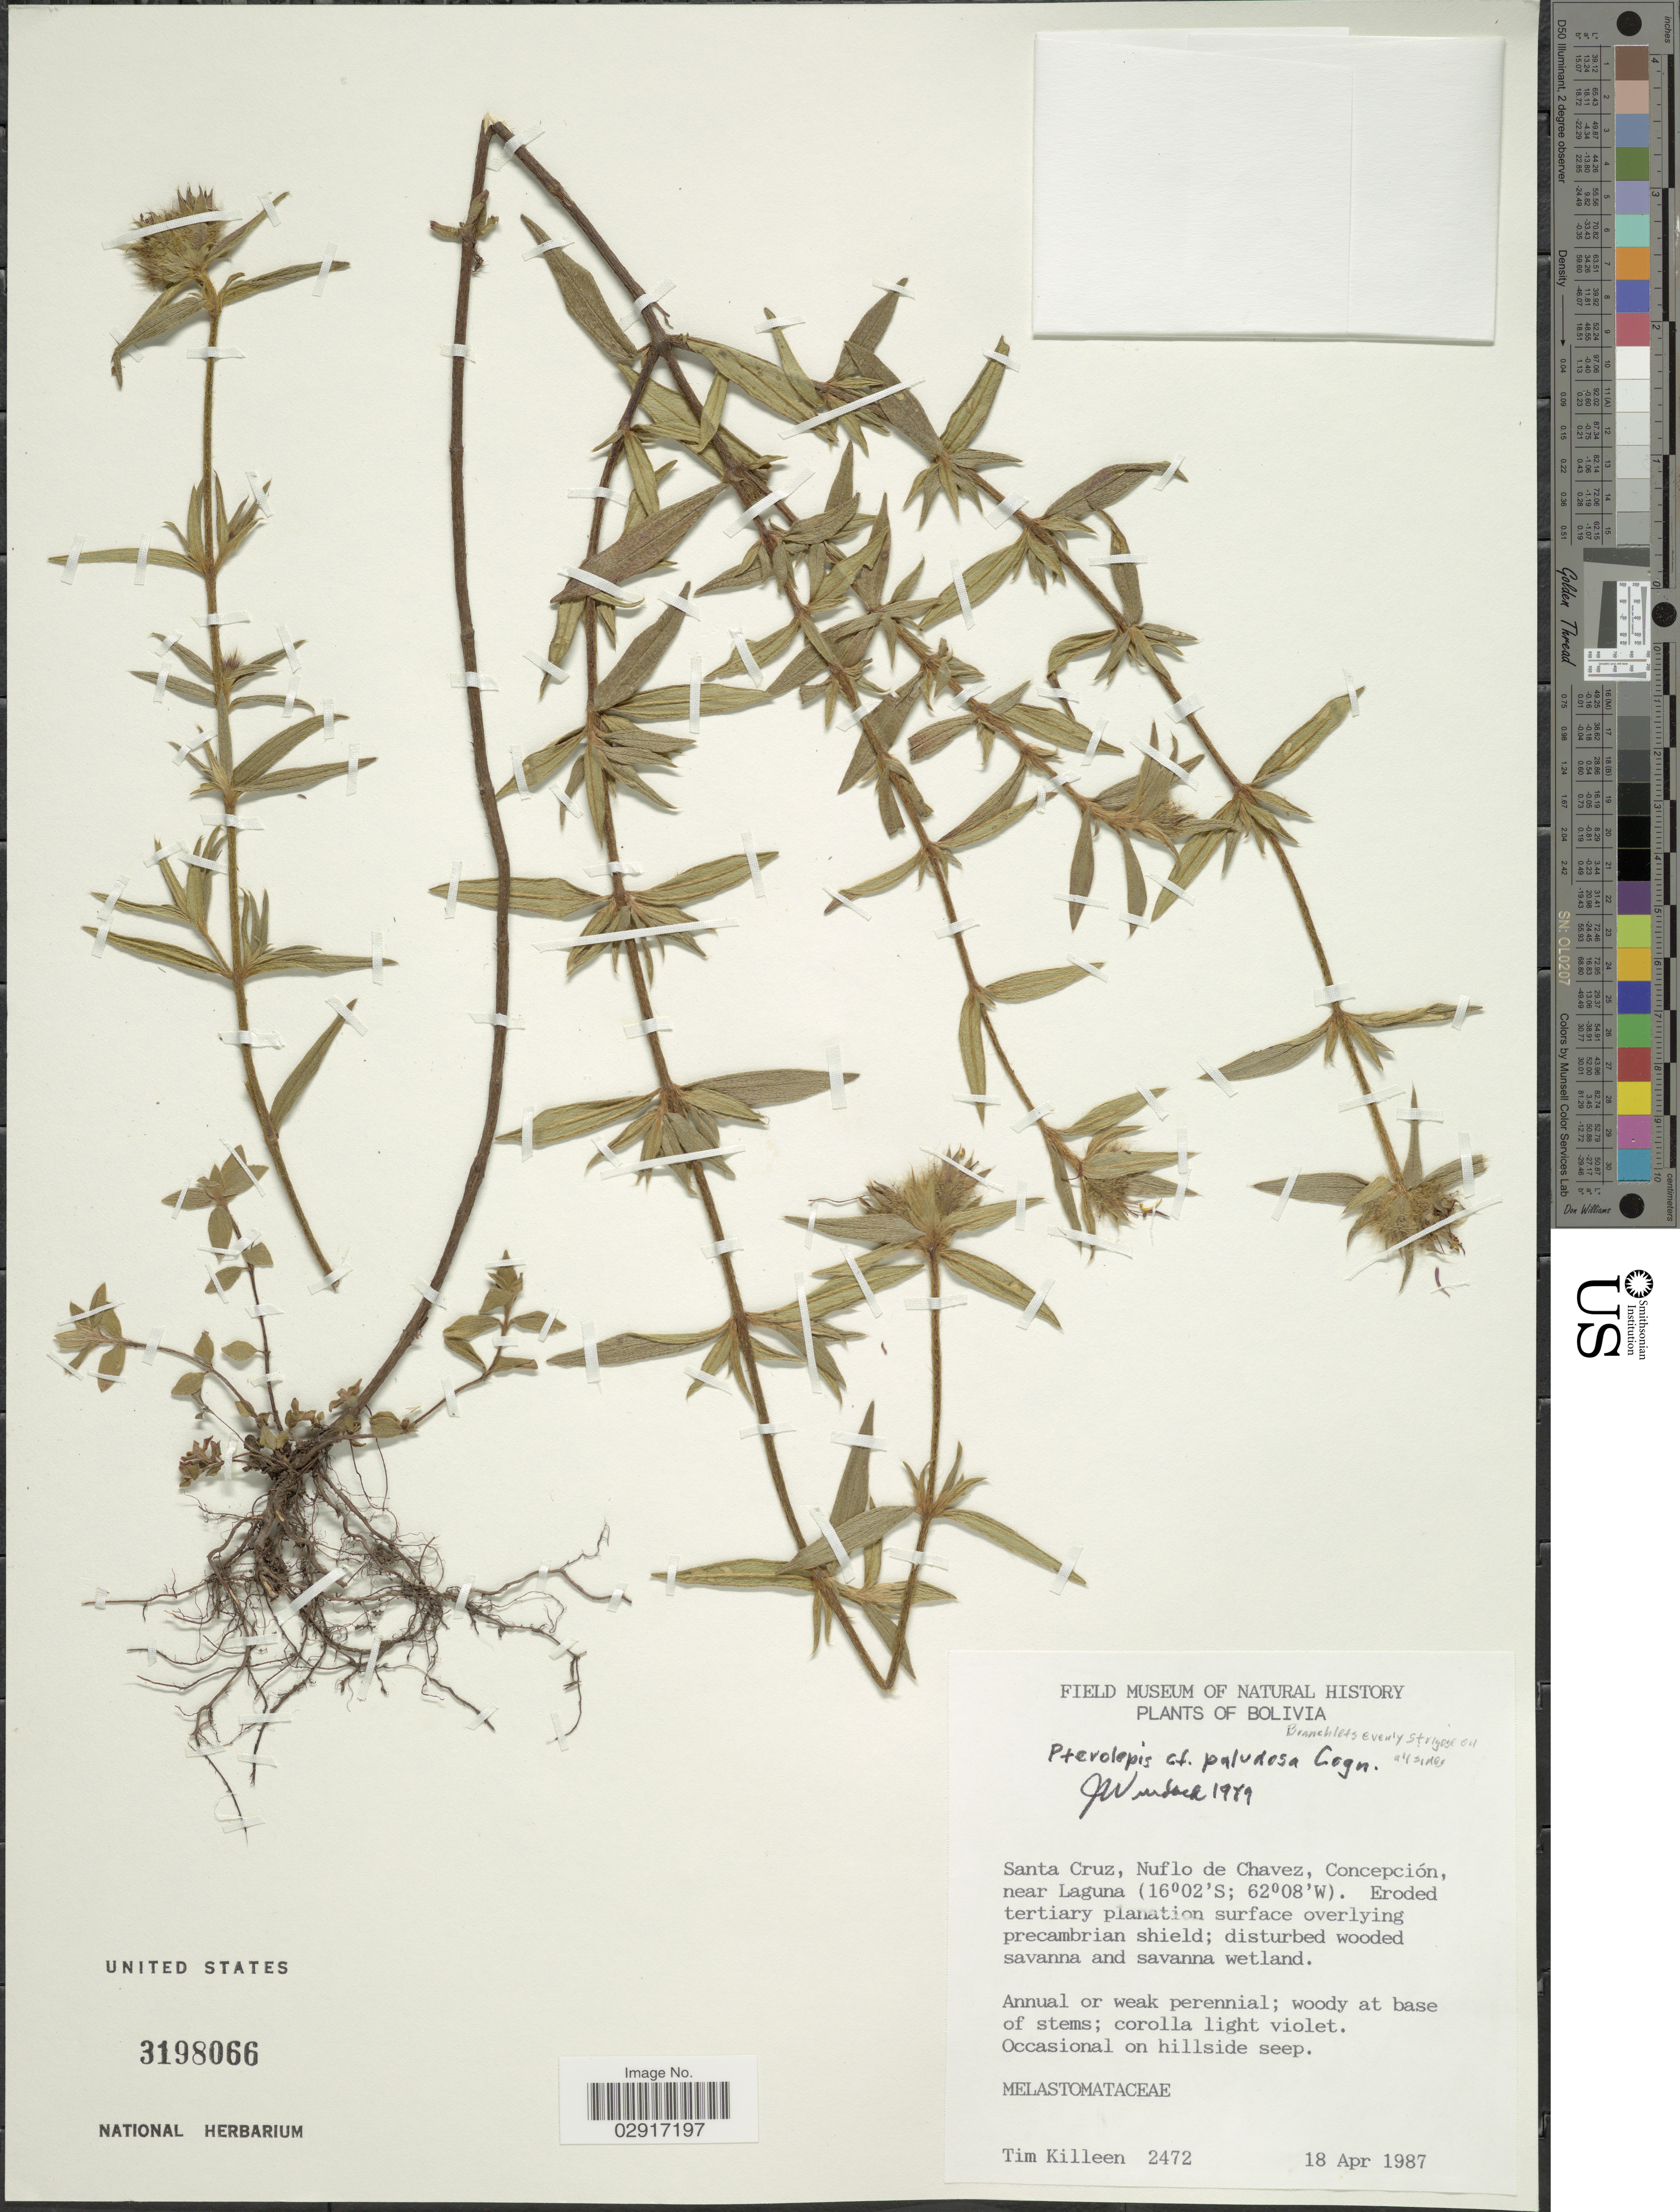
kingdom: Plantae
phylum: Tracheophyta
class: Magnoliopsida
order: Myrtales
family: Melastomataceae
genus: Pterolepis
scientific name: Pterolepis glomerata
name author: (Rottb.) Miq.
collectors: T. J. Killeen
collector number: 2472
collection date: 1987-04-18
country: Bolivia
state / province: Santa Cruz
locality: Nuflo de Chavez, Concepción, near Laguna.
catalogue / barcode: US 3198066